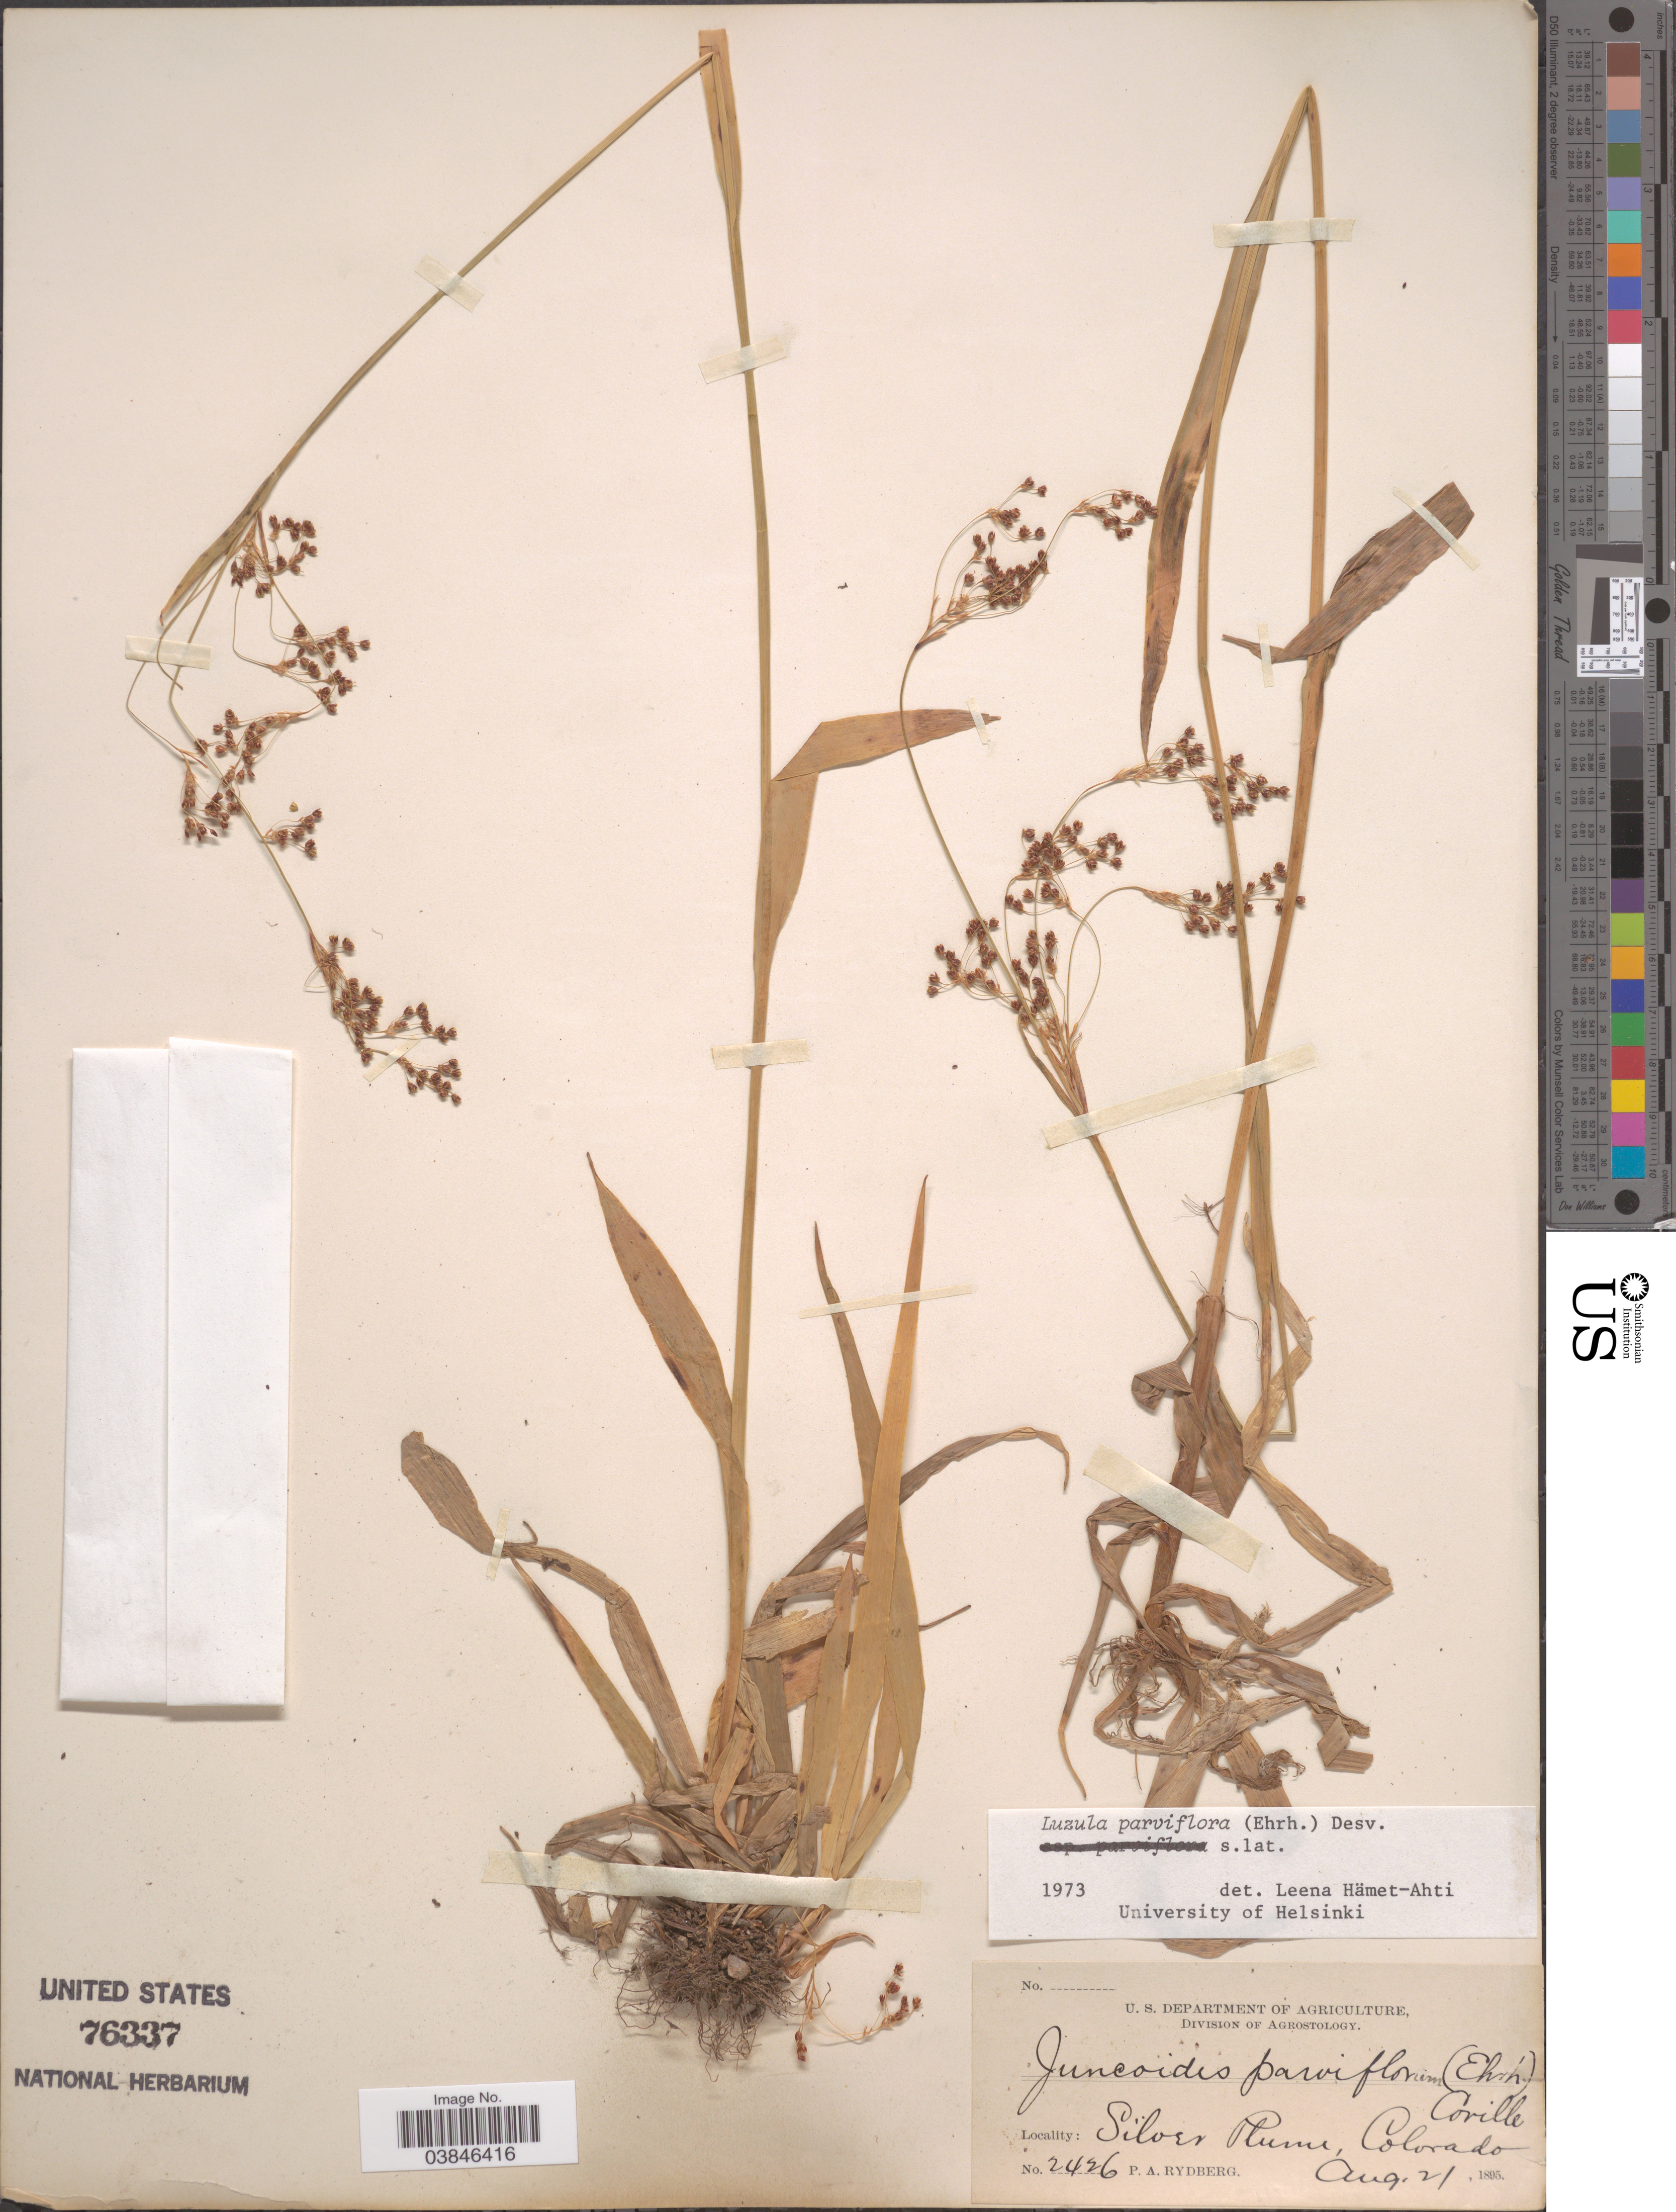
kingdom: Plantae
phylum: Tracheophyta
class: Liliopsida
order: Poales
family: Juncaceae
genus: Luzula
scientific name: Luzula parviflora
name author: (Ehrh.) Desv.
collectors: P. A. Rydberg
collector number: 2426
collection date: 1895-08-21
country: United States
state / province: Colorado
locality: Silver Plume.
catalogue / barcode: US 76337